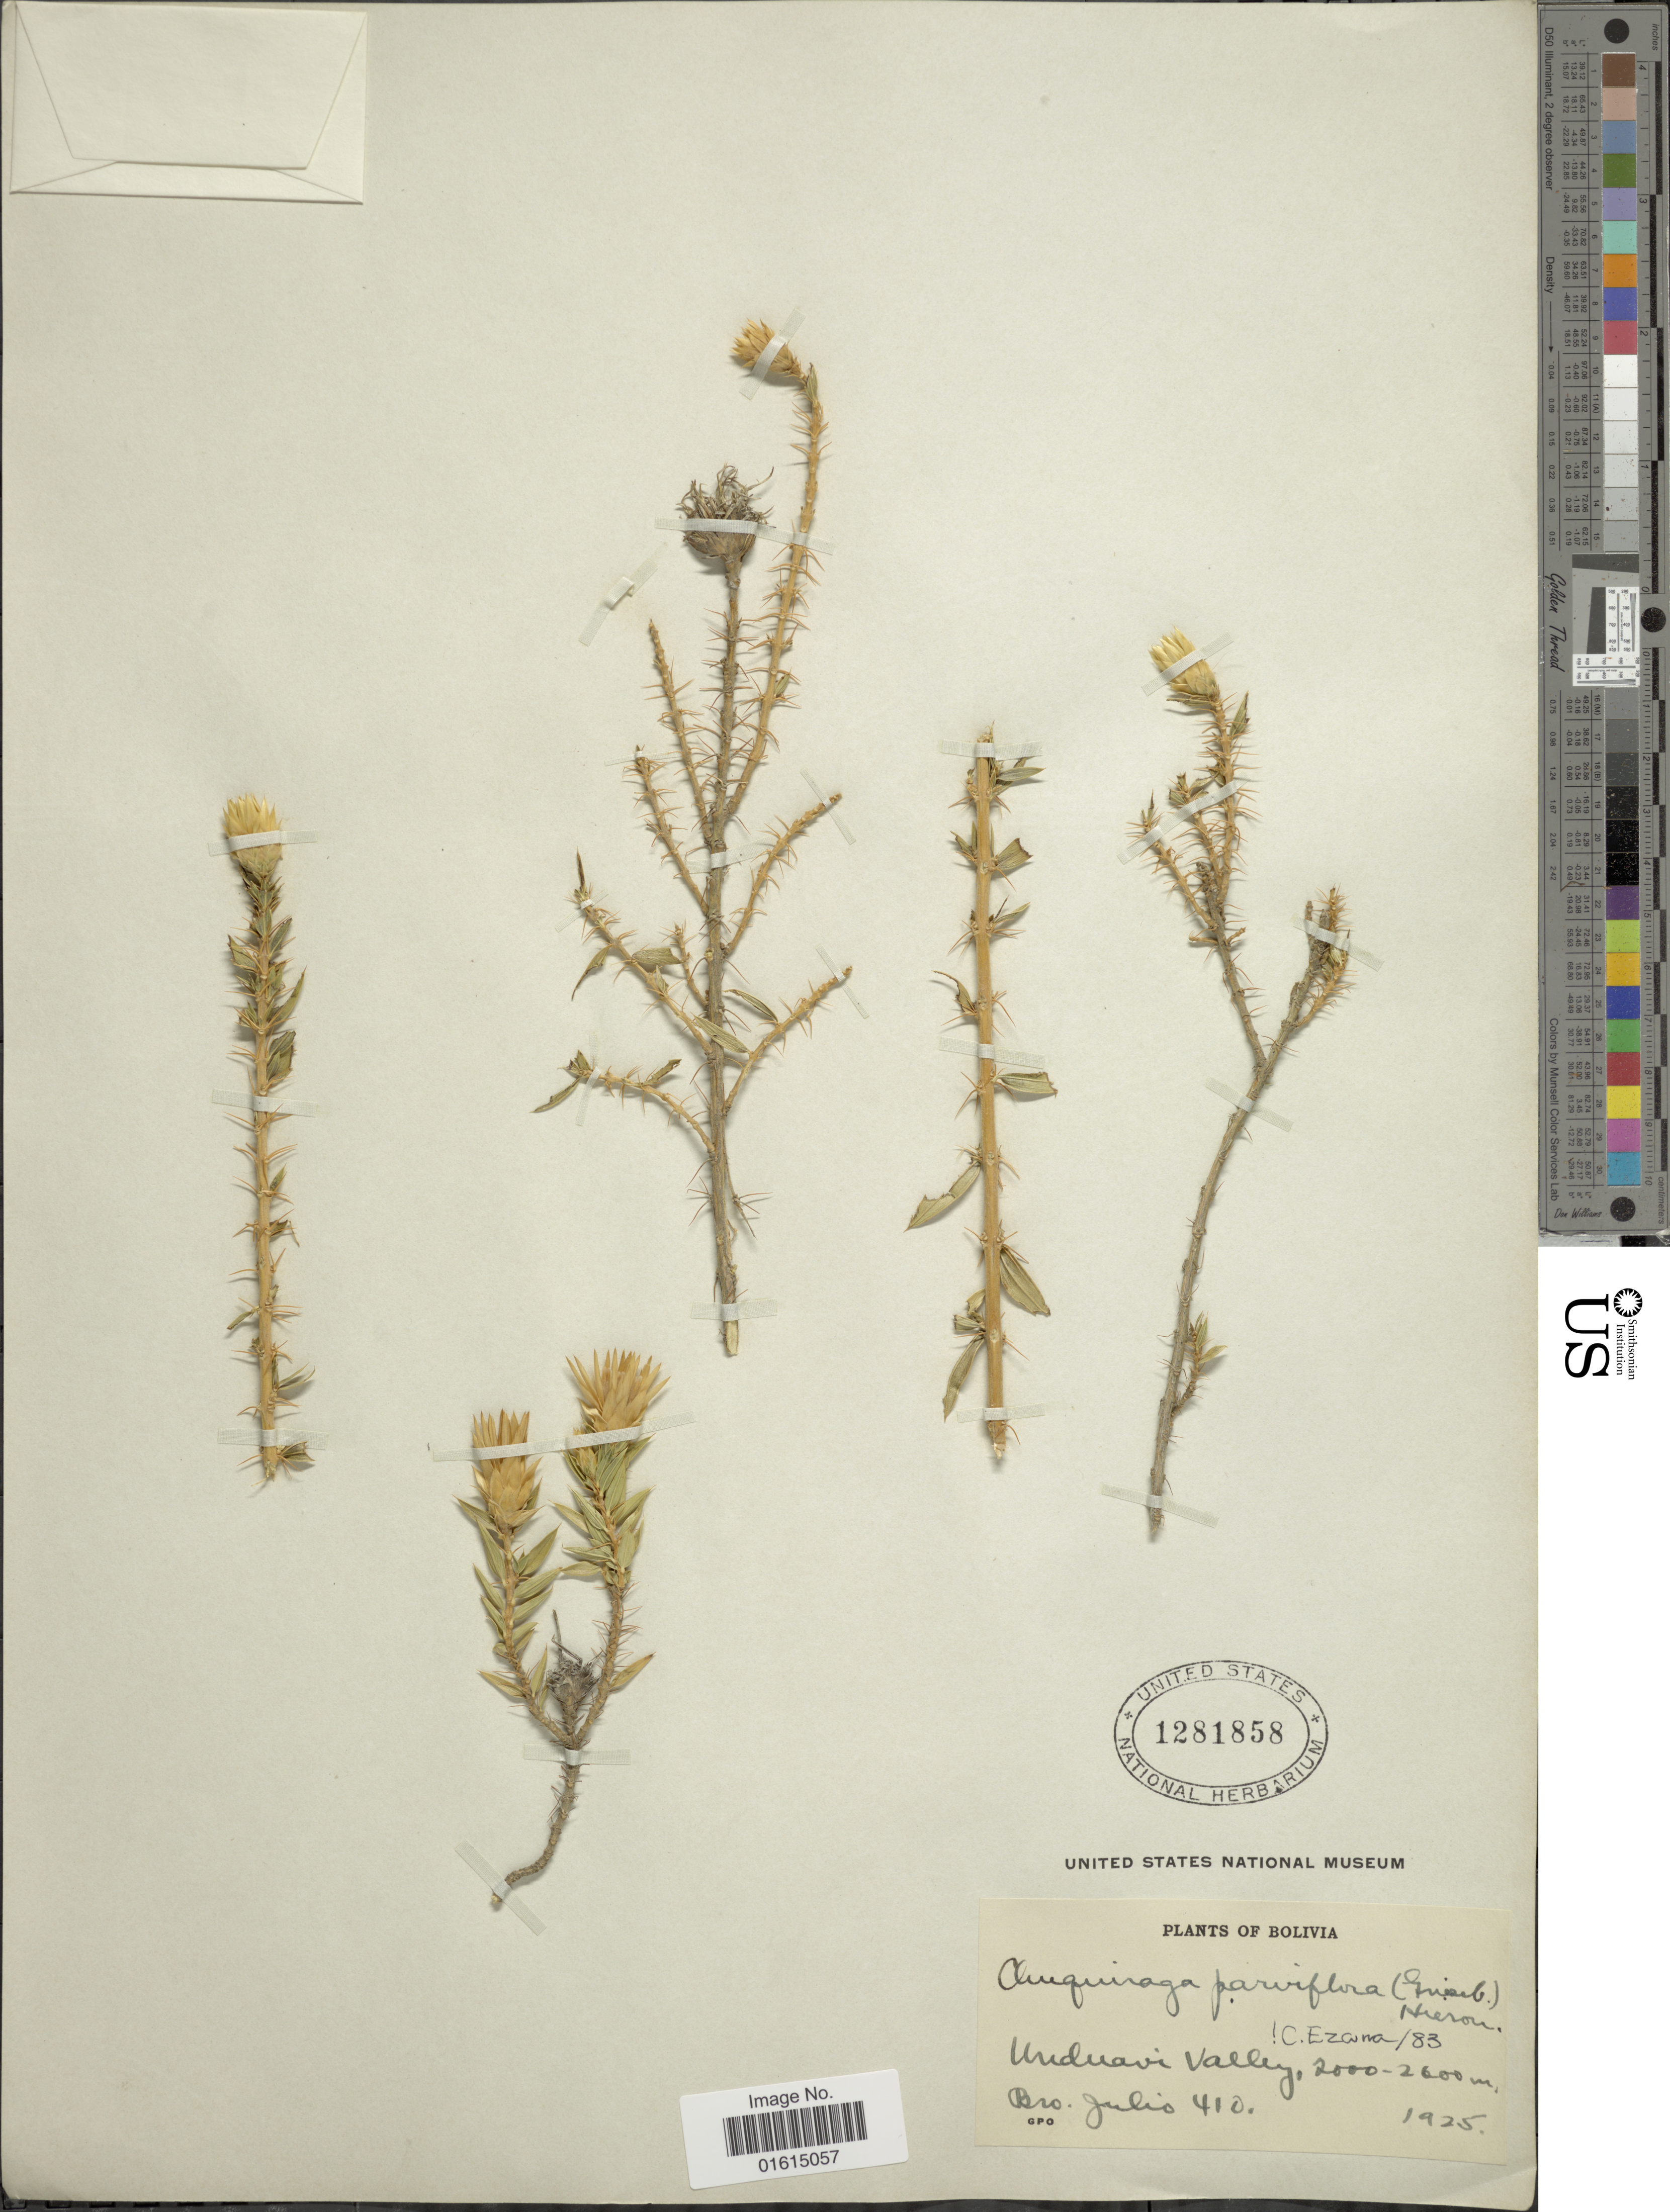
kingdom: Plantae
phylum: Tracheophyta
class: Magnoliopsida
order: Asterales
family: Asteraceae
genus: Chuquiraga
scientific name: Chuquiraga parviflora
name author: (Griseb.) Hieron.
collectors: Bro. Julio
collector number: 410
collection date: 1925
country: Bolivia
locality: Unduavi Valley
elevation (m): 2000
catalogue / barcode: US 1281858